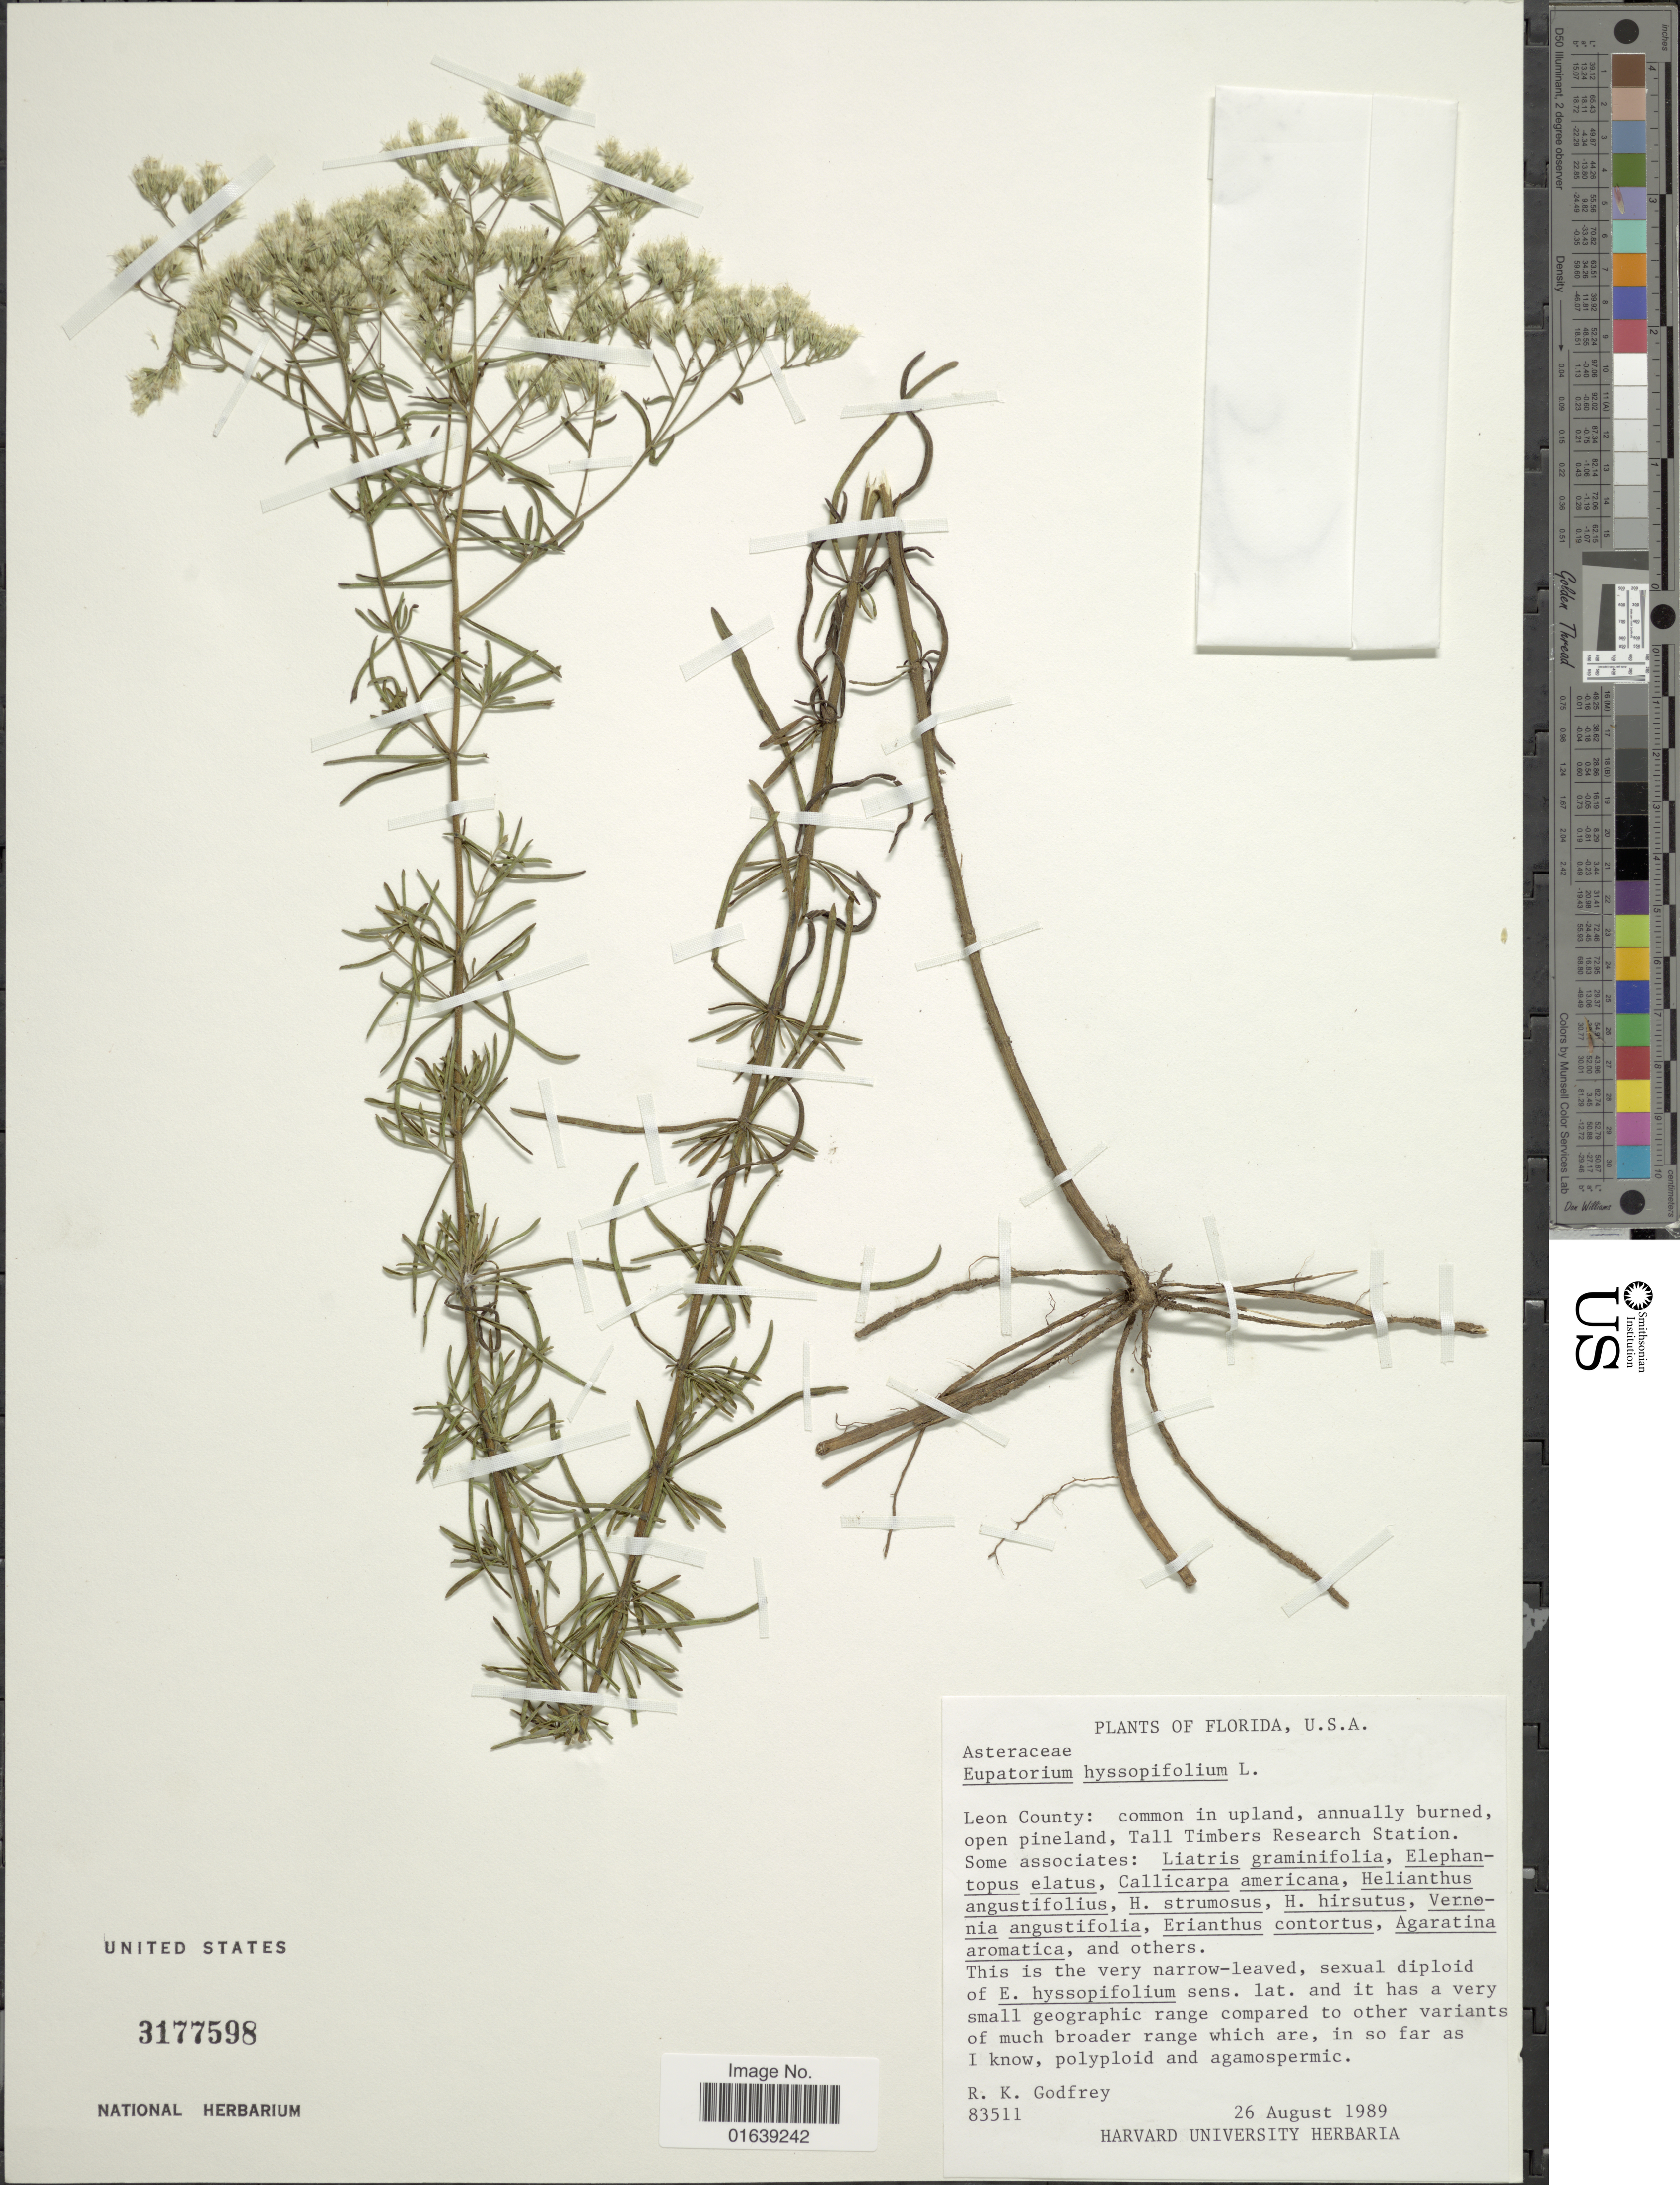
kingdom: Plantae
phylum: Tracheophyta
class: Magnoliopsida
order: Asterales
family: Asteraceae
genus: Eupatorium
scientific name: Eupatorium hyssopifolium var. laciniatum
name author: A. Gray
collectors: R. K. Godfrey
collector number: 83511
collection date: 1989-08-26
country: United States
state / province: Florida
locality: Leon County: common in upland, annually burned, open pineland, Tall Timbers Research Stations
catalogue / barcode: US 3177598